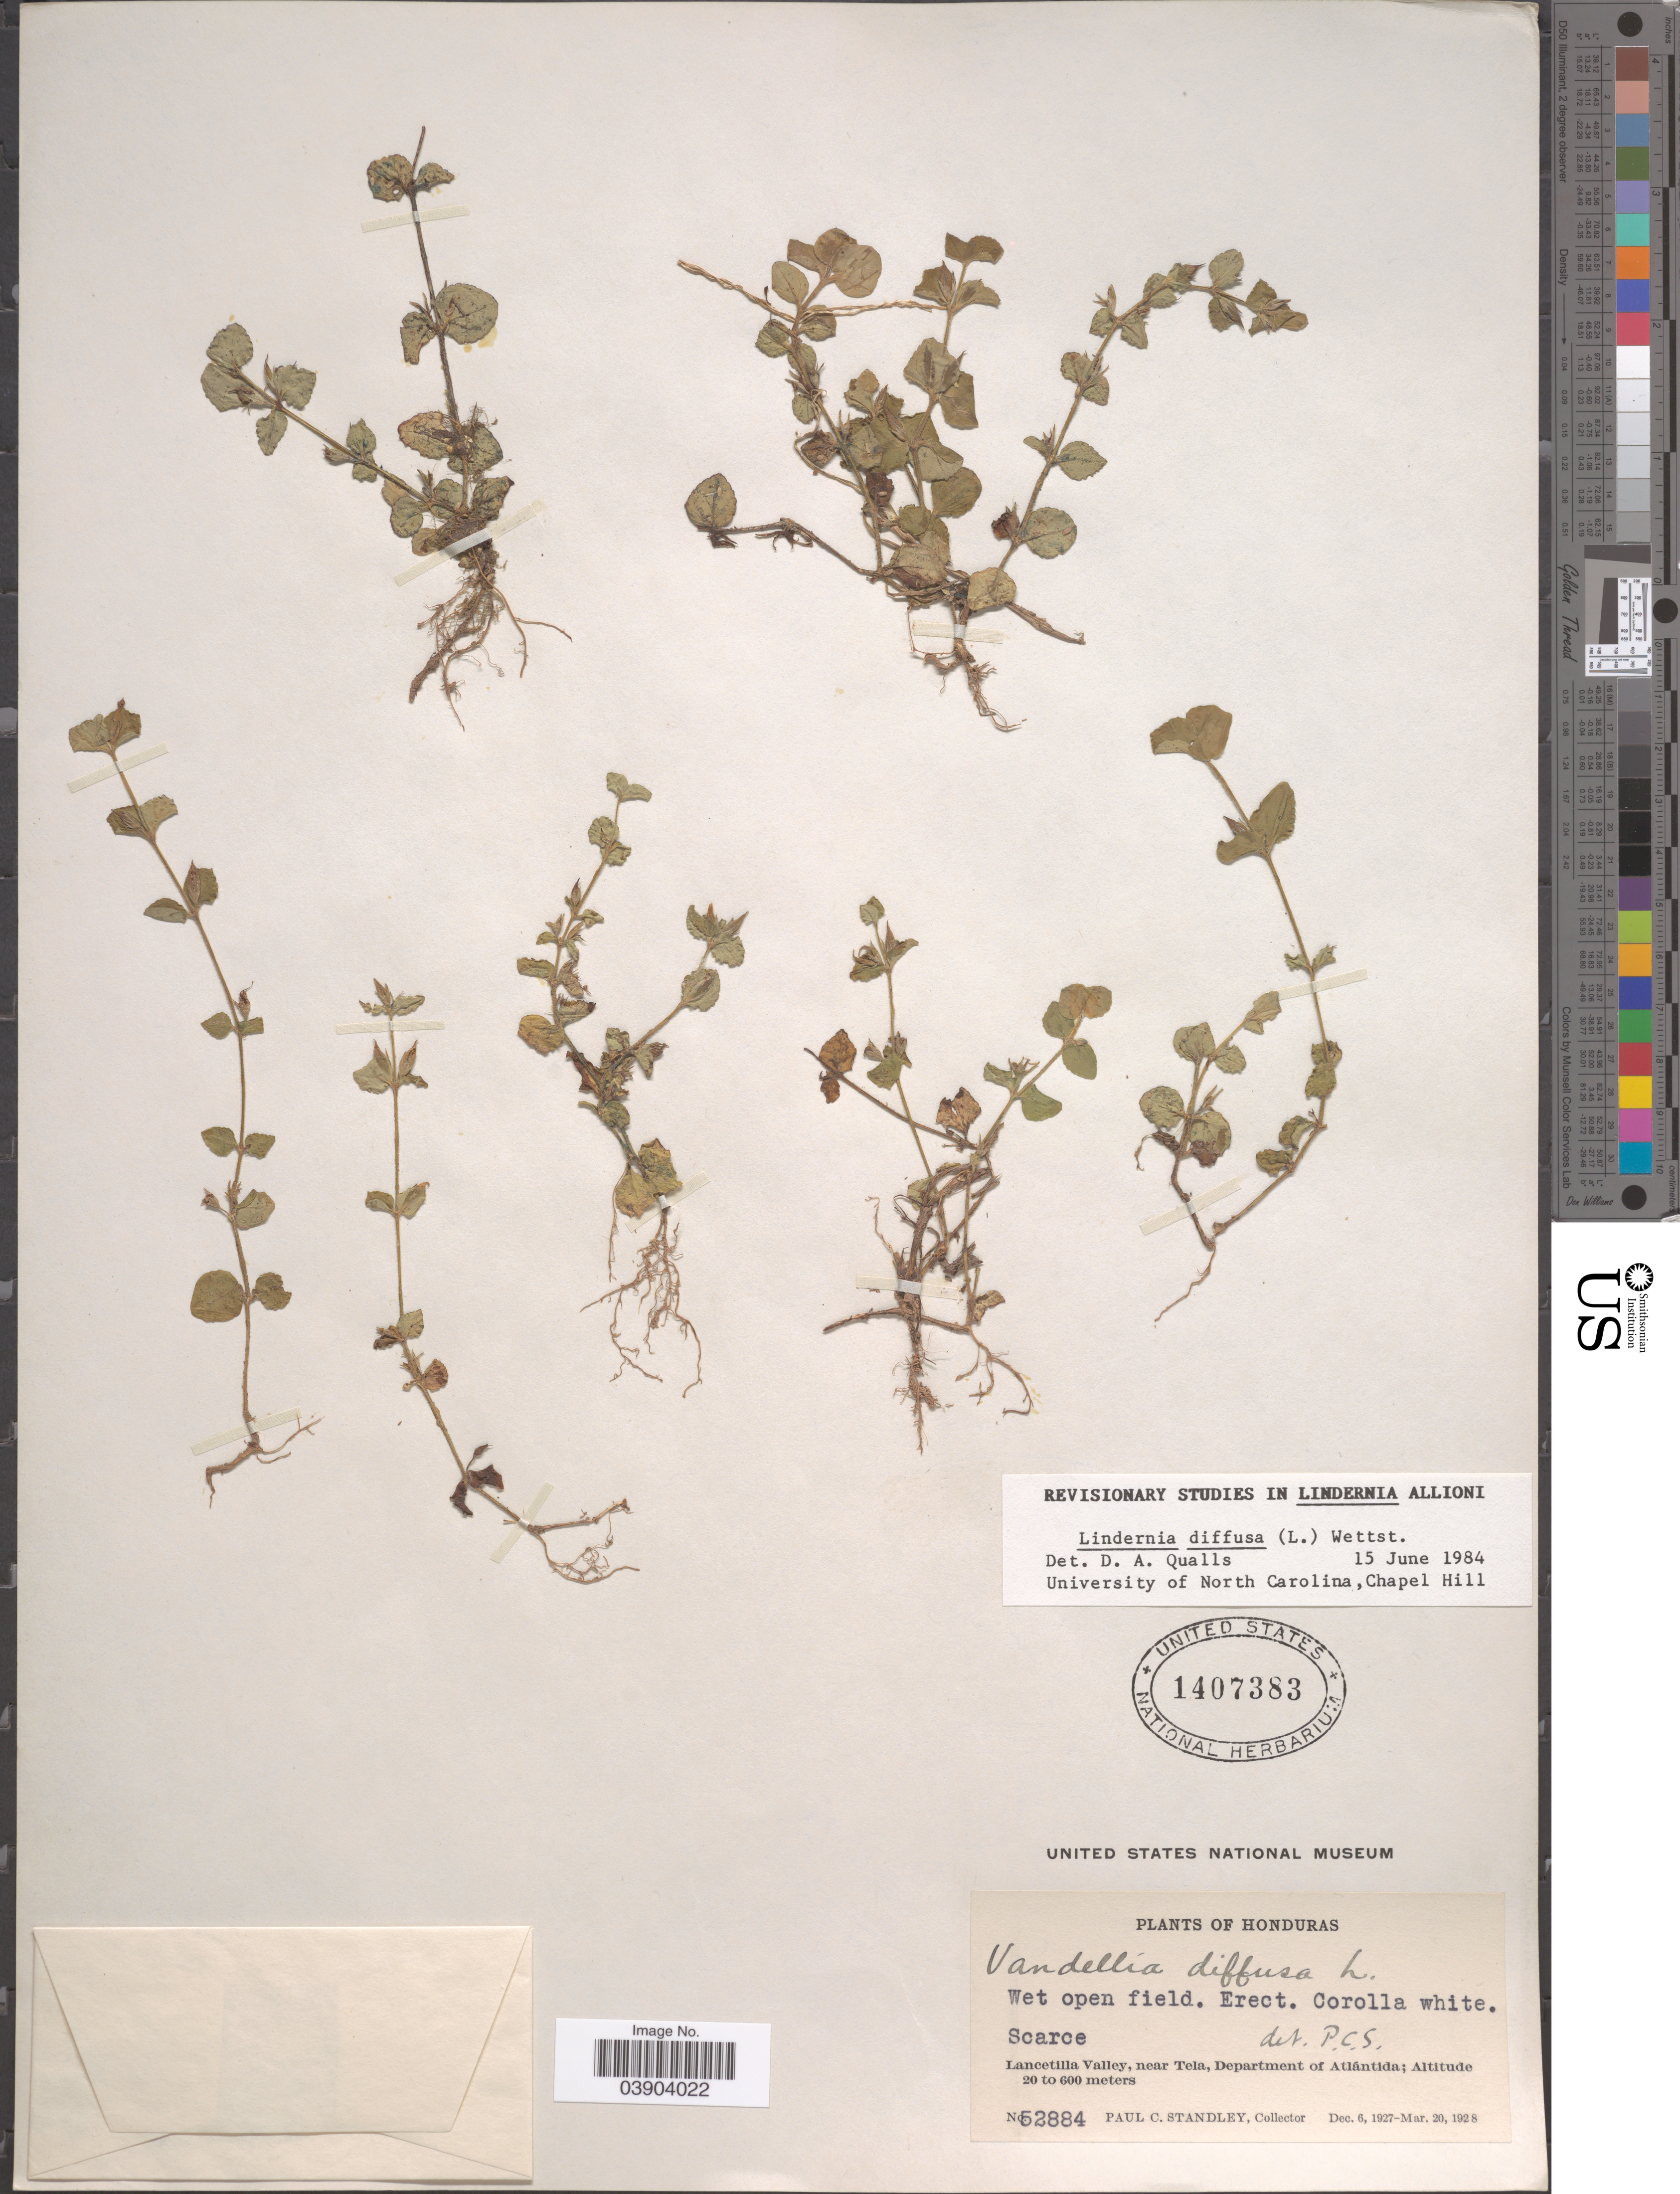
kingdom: Plantae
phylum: Tracheophyta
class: Magnoliopsida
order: Lamiales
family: Linderniaceae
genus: Lindernia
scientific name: Lindernia diffusa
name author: (L.) Wettst.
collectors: P. C. Standley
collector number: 52884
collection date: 1927-12-06/1928-03-20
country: Honduras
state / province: Atlantida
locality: Lancetilla Valley, near Tela, Department of Atlántida.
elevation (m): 20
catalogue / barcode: US 1407383